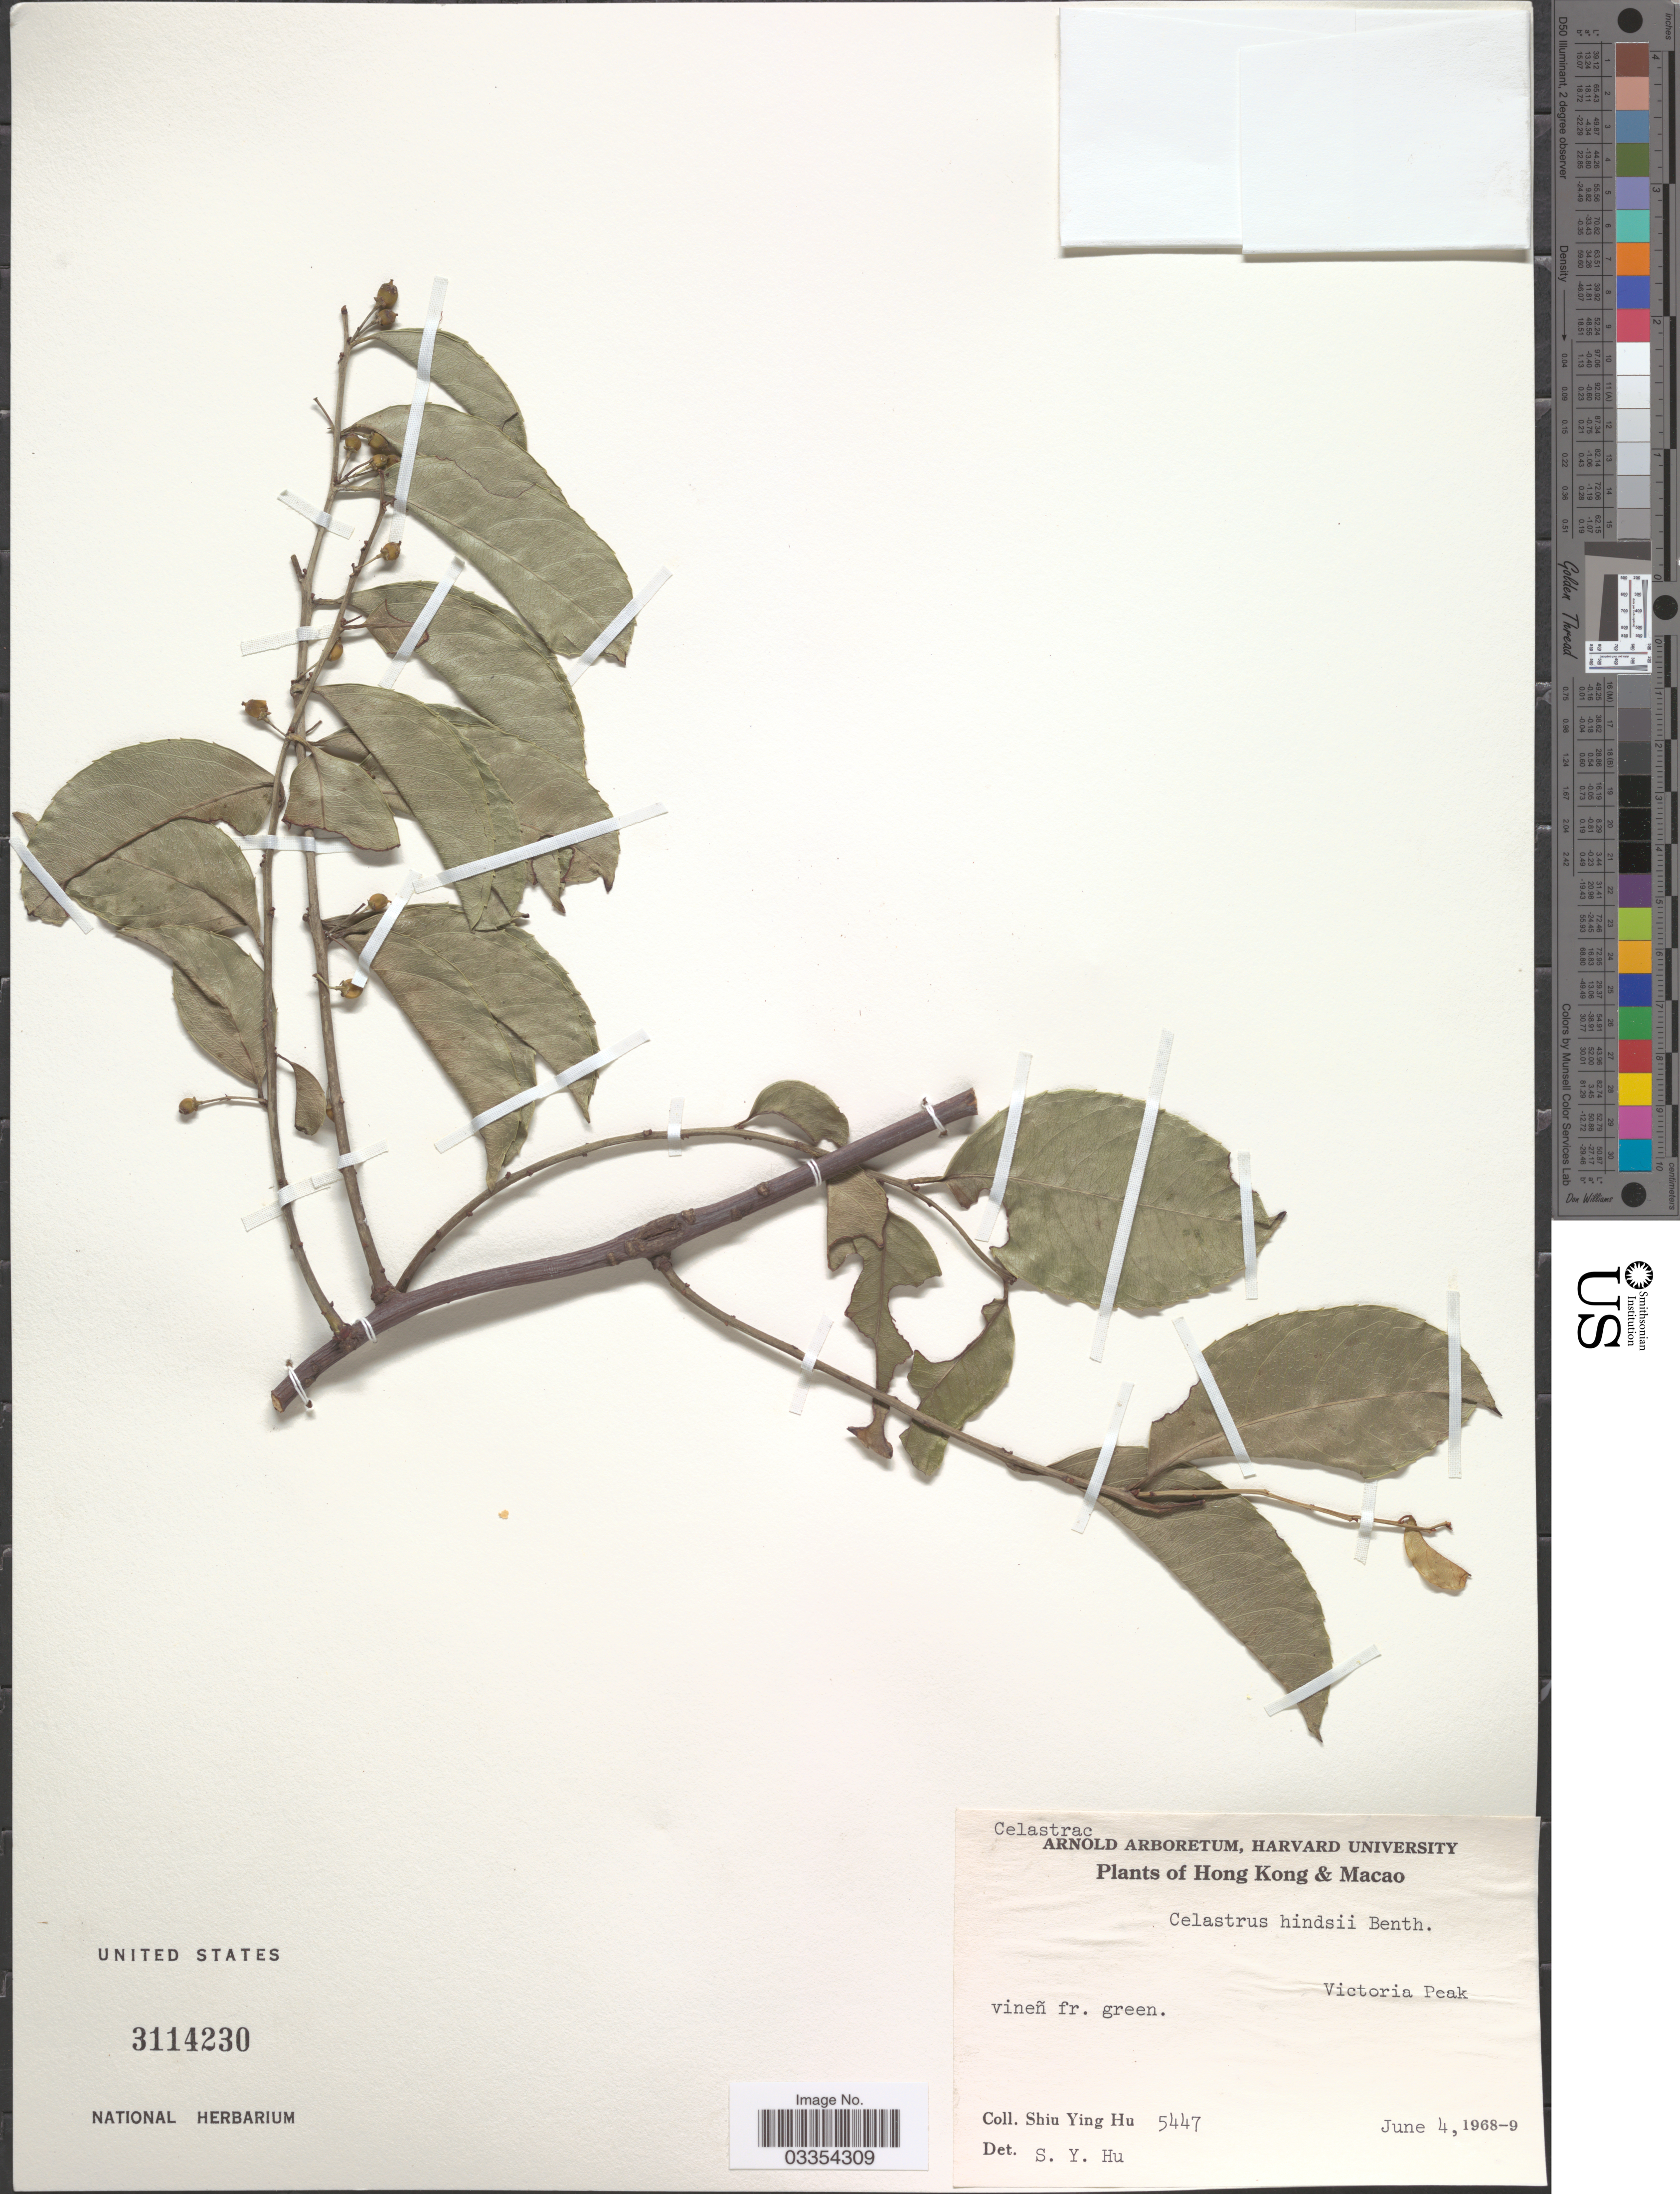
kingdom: Plantae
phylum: Tracheophyta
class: Magnoliopsida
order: Celastrales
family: Celastraceae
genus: Celastrus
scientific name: Celastrus hindsii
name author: Benth.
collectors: S. Y. Hu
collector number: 5447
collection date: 1968-06-04/1969-06-04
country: China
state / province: Hong Kong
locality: Hong Kong & Macao. Victoria Peak.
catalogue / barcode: US 3114230